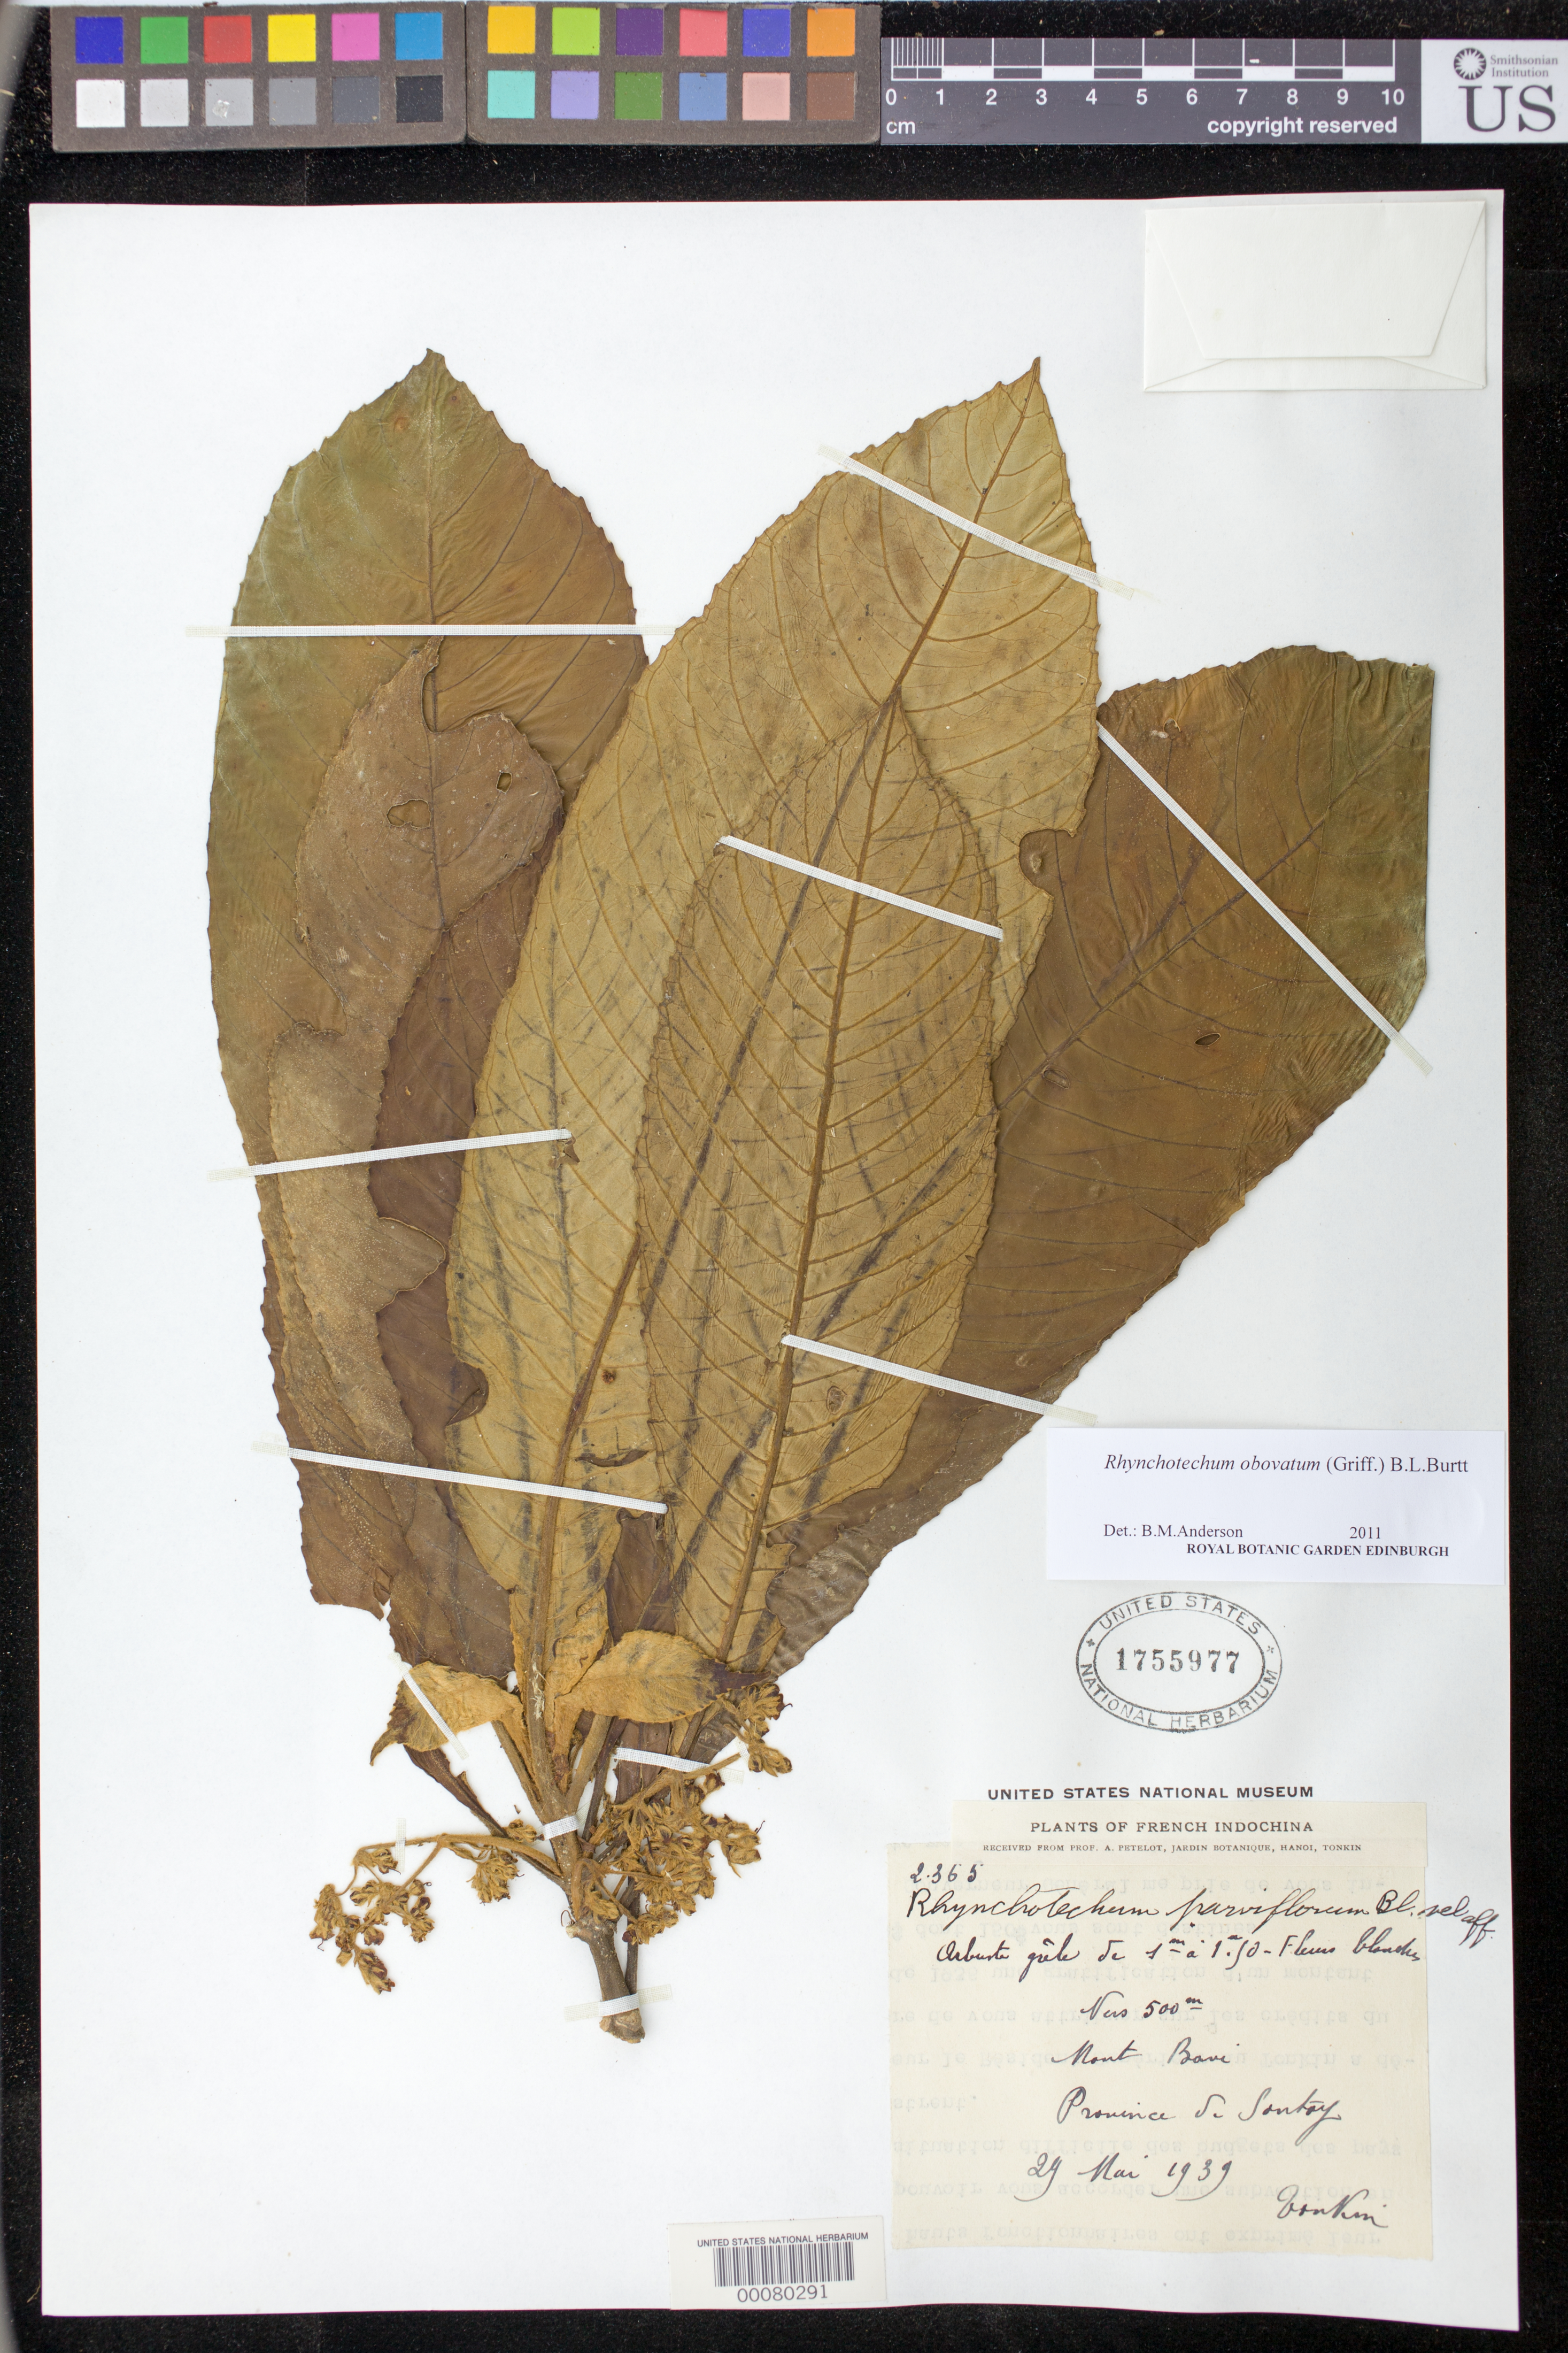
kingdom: Plantae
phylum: Tracheophyta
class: Magnoliopsida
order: Lamiales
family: Gesneriaceae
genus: Rhynchotechum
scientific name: Rhynchotechum obovatum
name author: (Griff.) B.L. Burtt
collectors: A. Petelot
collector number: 2365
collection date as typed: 29 May 1939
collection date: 1939-05-29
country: Vietnam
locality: Tonkin: Mt bavi, prov sontoy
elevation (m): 500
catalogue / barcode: US 1755977